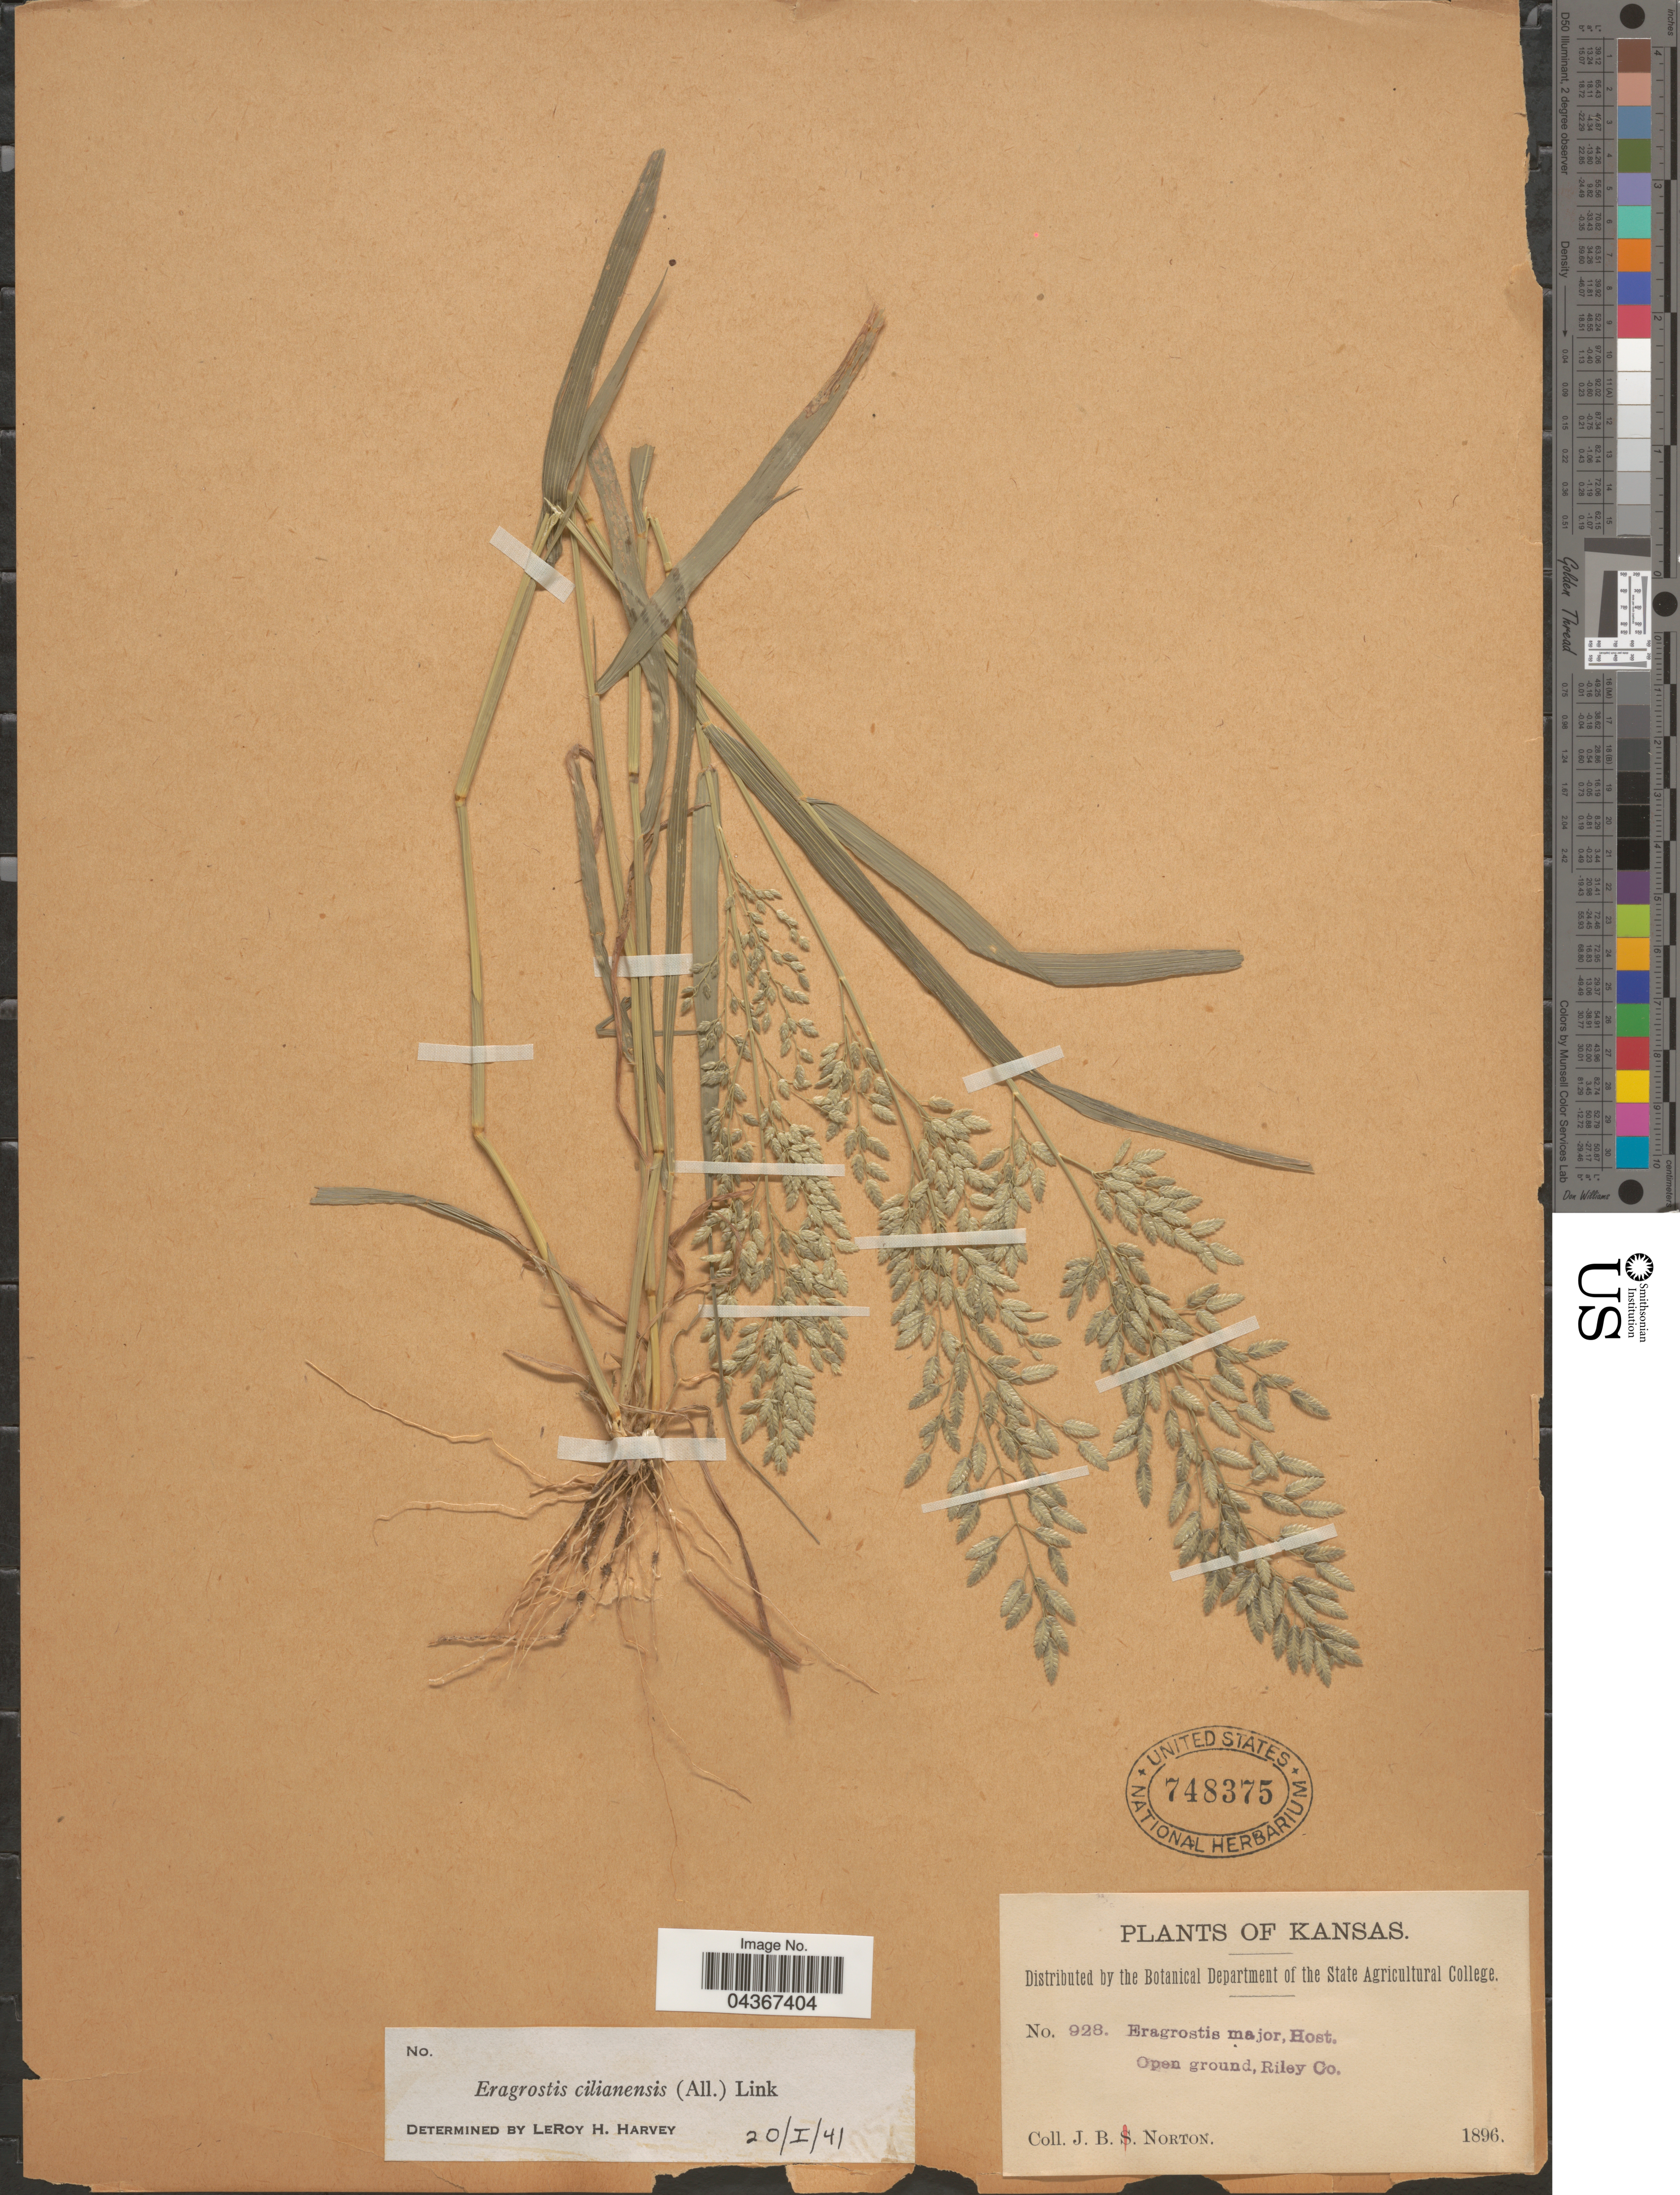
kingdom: Plantae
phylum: Tracheophyta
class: Liliopsida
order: Poales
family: Poaceae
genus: Eragrostis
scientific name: Eragrostis cilianensis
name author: (Bellardi) Vignolo ex Janch.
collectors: J. B. Norton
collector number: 928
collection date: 1896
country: United States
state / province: Kansas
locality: Open ground, Riley Co.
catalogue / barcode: US 748375